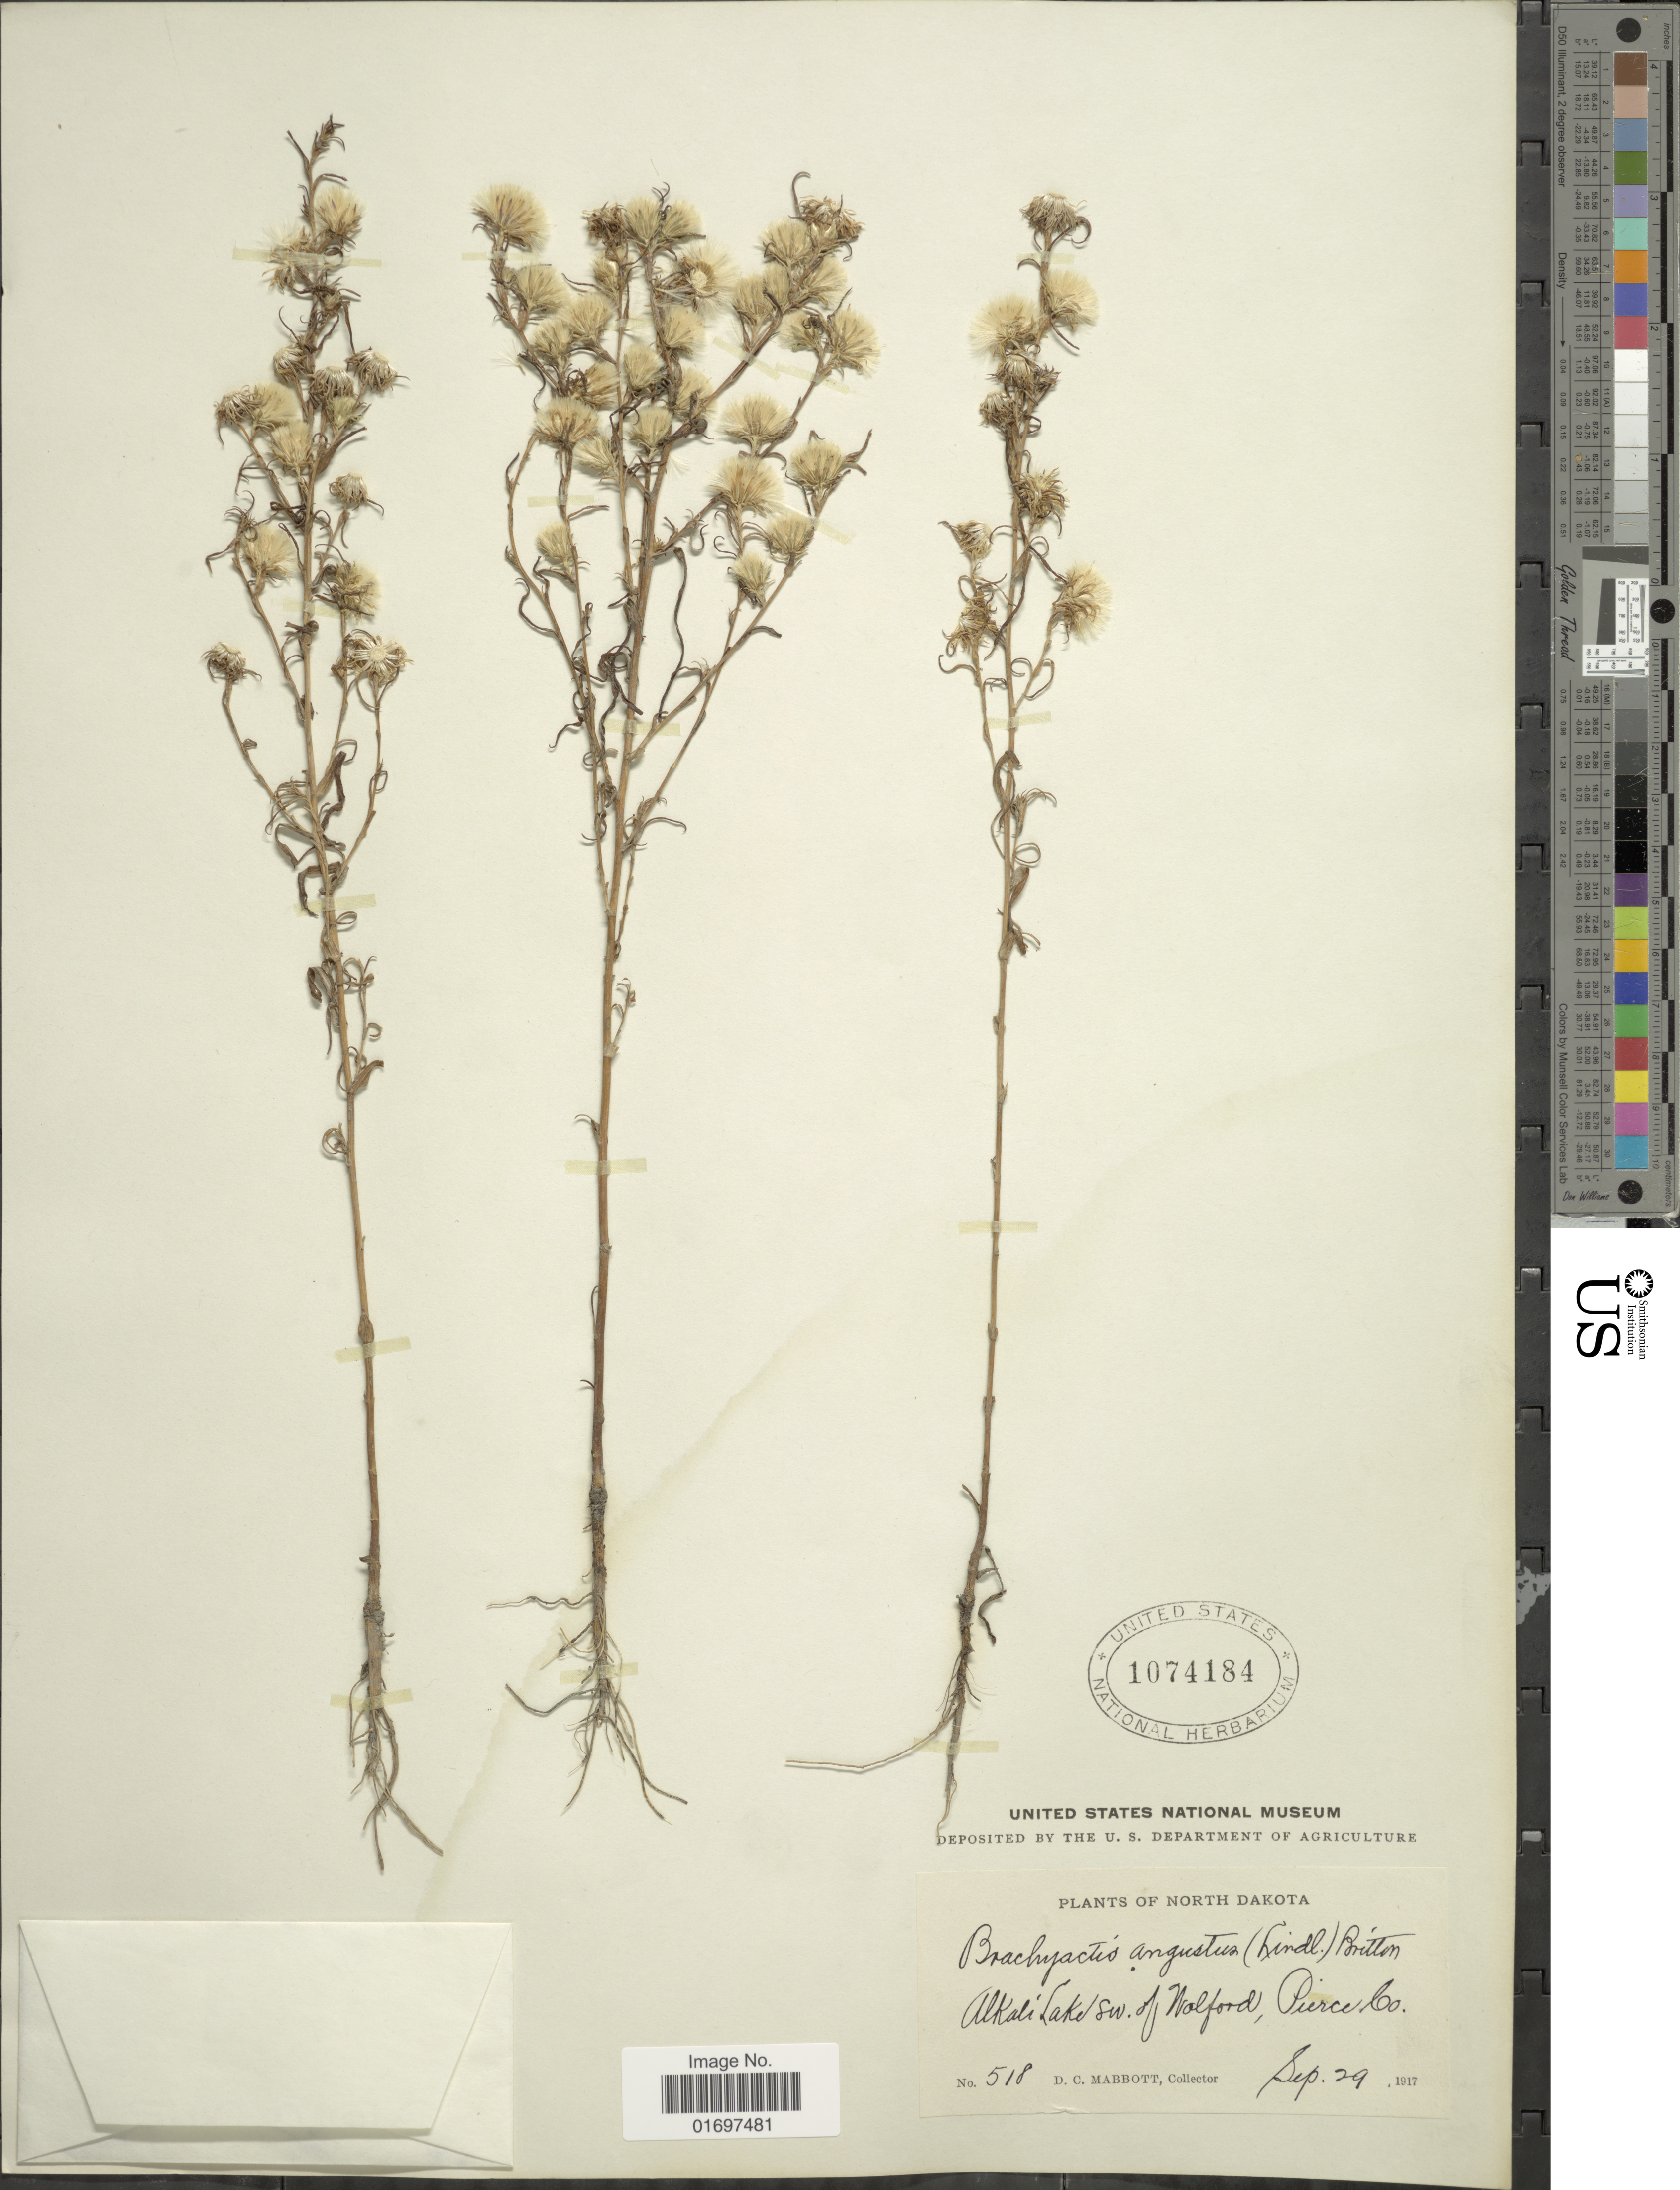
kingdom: Plantae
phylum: Tracheophyta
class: Magnoliopsida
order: Asterales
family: Asteraceae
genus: Symphyotrichum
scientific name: Symphyotrichum ciliatum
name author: (Ledeb.) G.L. Nesom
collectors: D. Mabbott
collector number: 518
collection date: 1917-09-29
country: United States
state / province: North Dakota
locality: North Dakota. Alkali Lake SW. of Nolford, Pierce Co.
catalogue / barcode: US 1074184